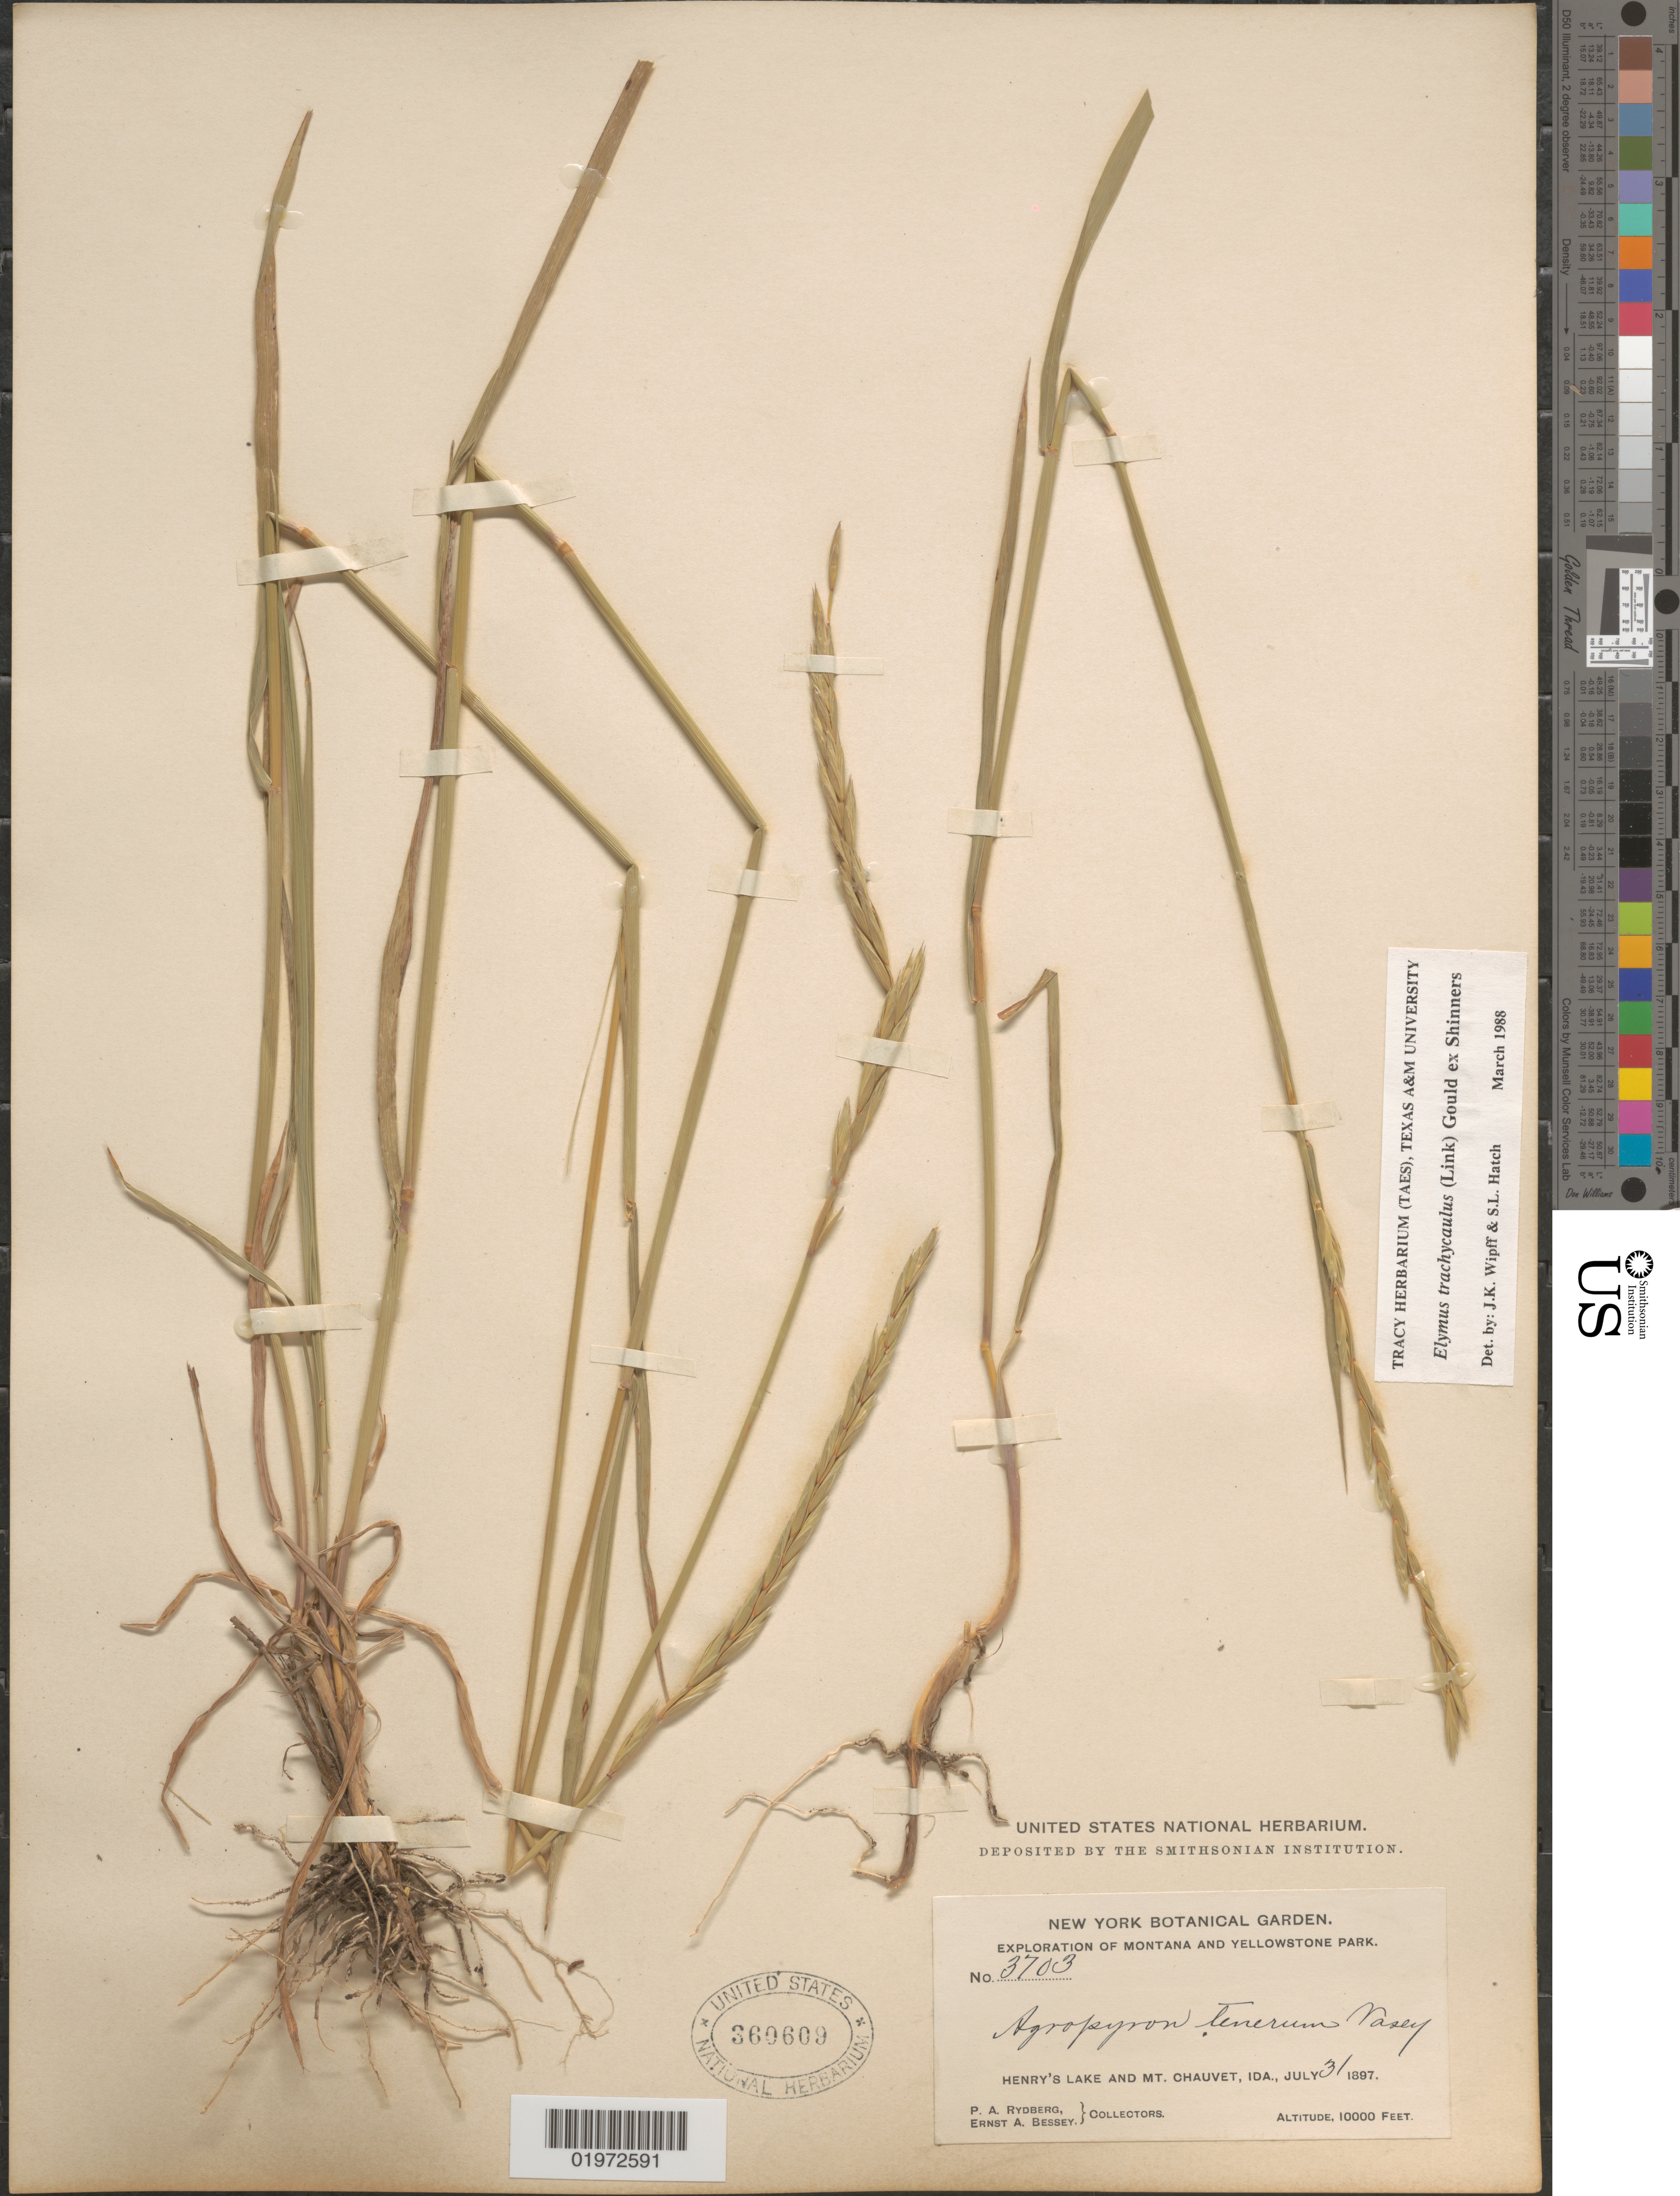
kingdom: Plantae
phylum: Tracheophyta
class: Liliopsida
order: Poales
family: Poaceae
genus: Elymus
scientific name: Elymus trachycaulus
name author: (Link) Gould ex Shinners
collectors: P. A. Rydberg & E. A. Bessey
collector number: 3703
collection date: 1897-07-31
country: United States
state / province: Idaho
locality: Exploration of Montana and Yellowstone Park. Henry's Lake and Mt. Chauvet.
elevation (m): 3048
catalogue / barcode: US 360609